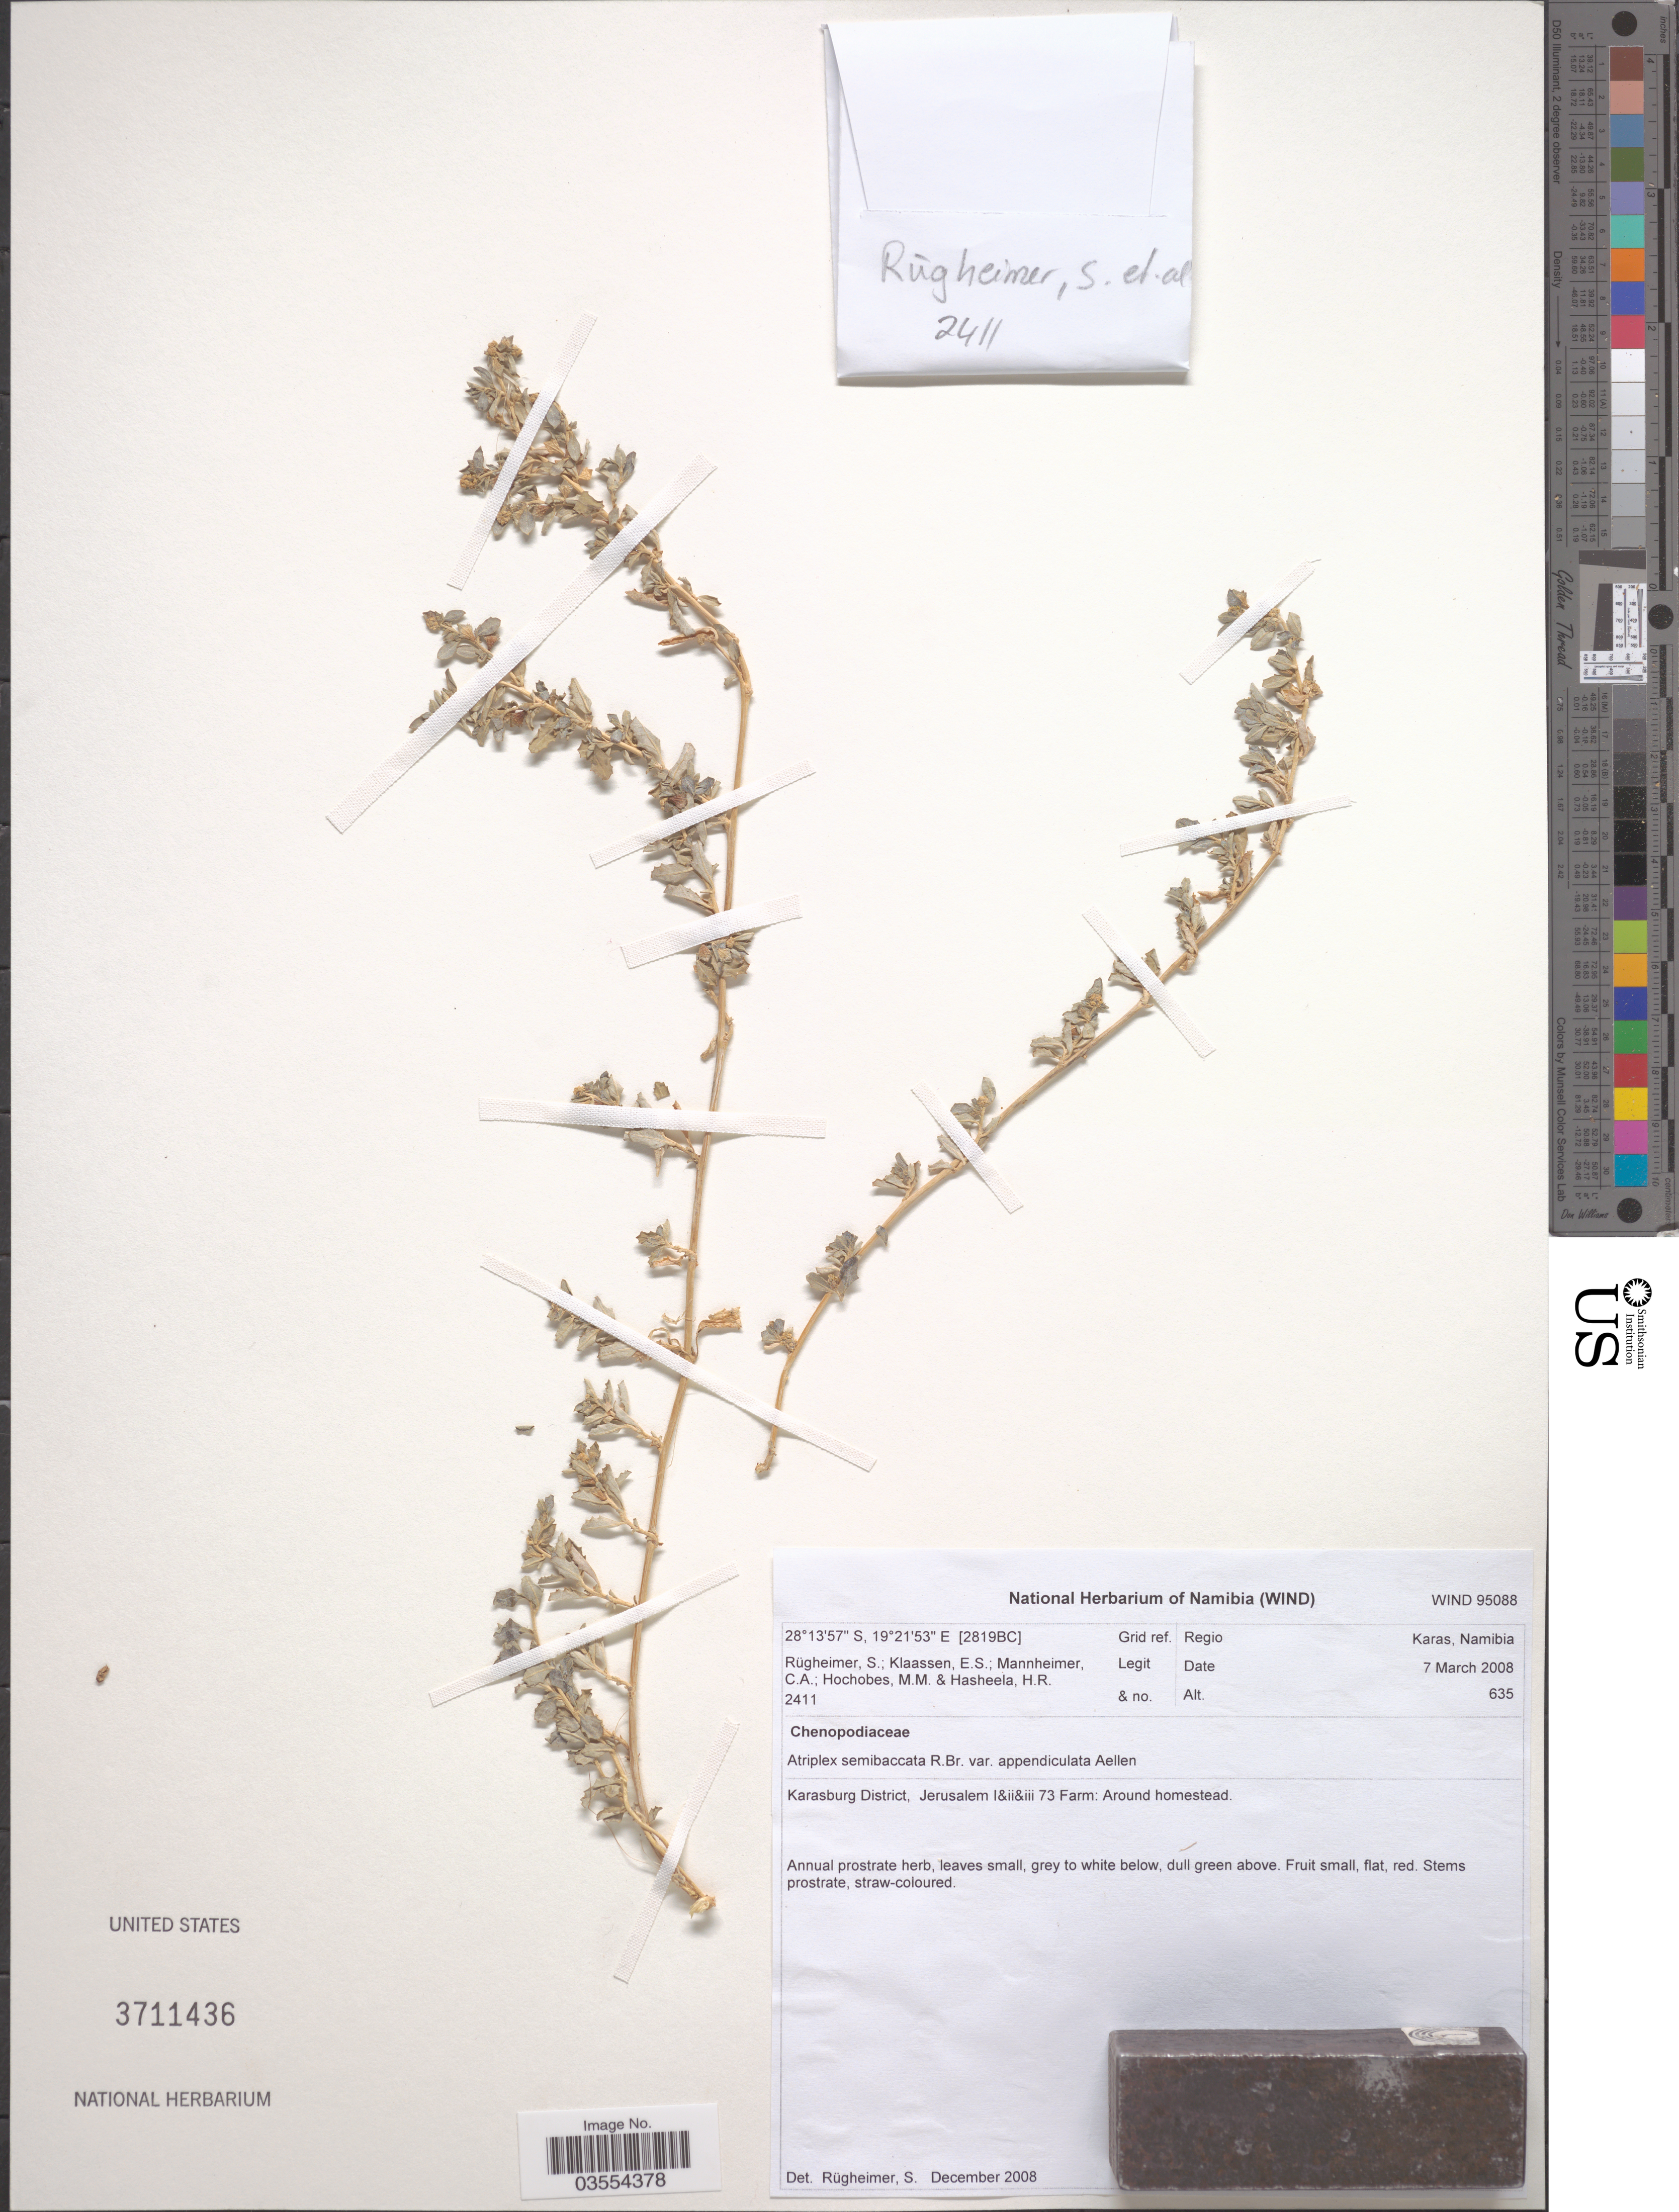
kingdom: Plantae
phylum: Tracheophyta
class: Magnoliopsida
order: Caryophyllales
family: Amaranthaceae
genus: Atriplex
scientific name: Atriplex semibaccata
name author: R. Br.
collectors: S. Rugheimer, E. S. Klaassen, C. A. Mannheimer, M. Hochobes & H. Hasheela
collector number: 2411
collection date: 2008-03-07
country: Namibia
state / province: Karas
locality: Grid ref. [2819BC]. Regio Karas, Namibia. Karasburg District, Jerusalem I&ii&iii 73 Farm: Around homestead.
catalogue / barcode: US 3711436